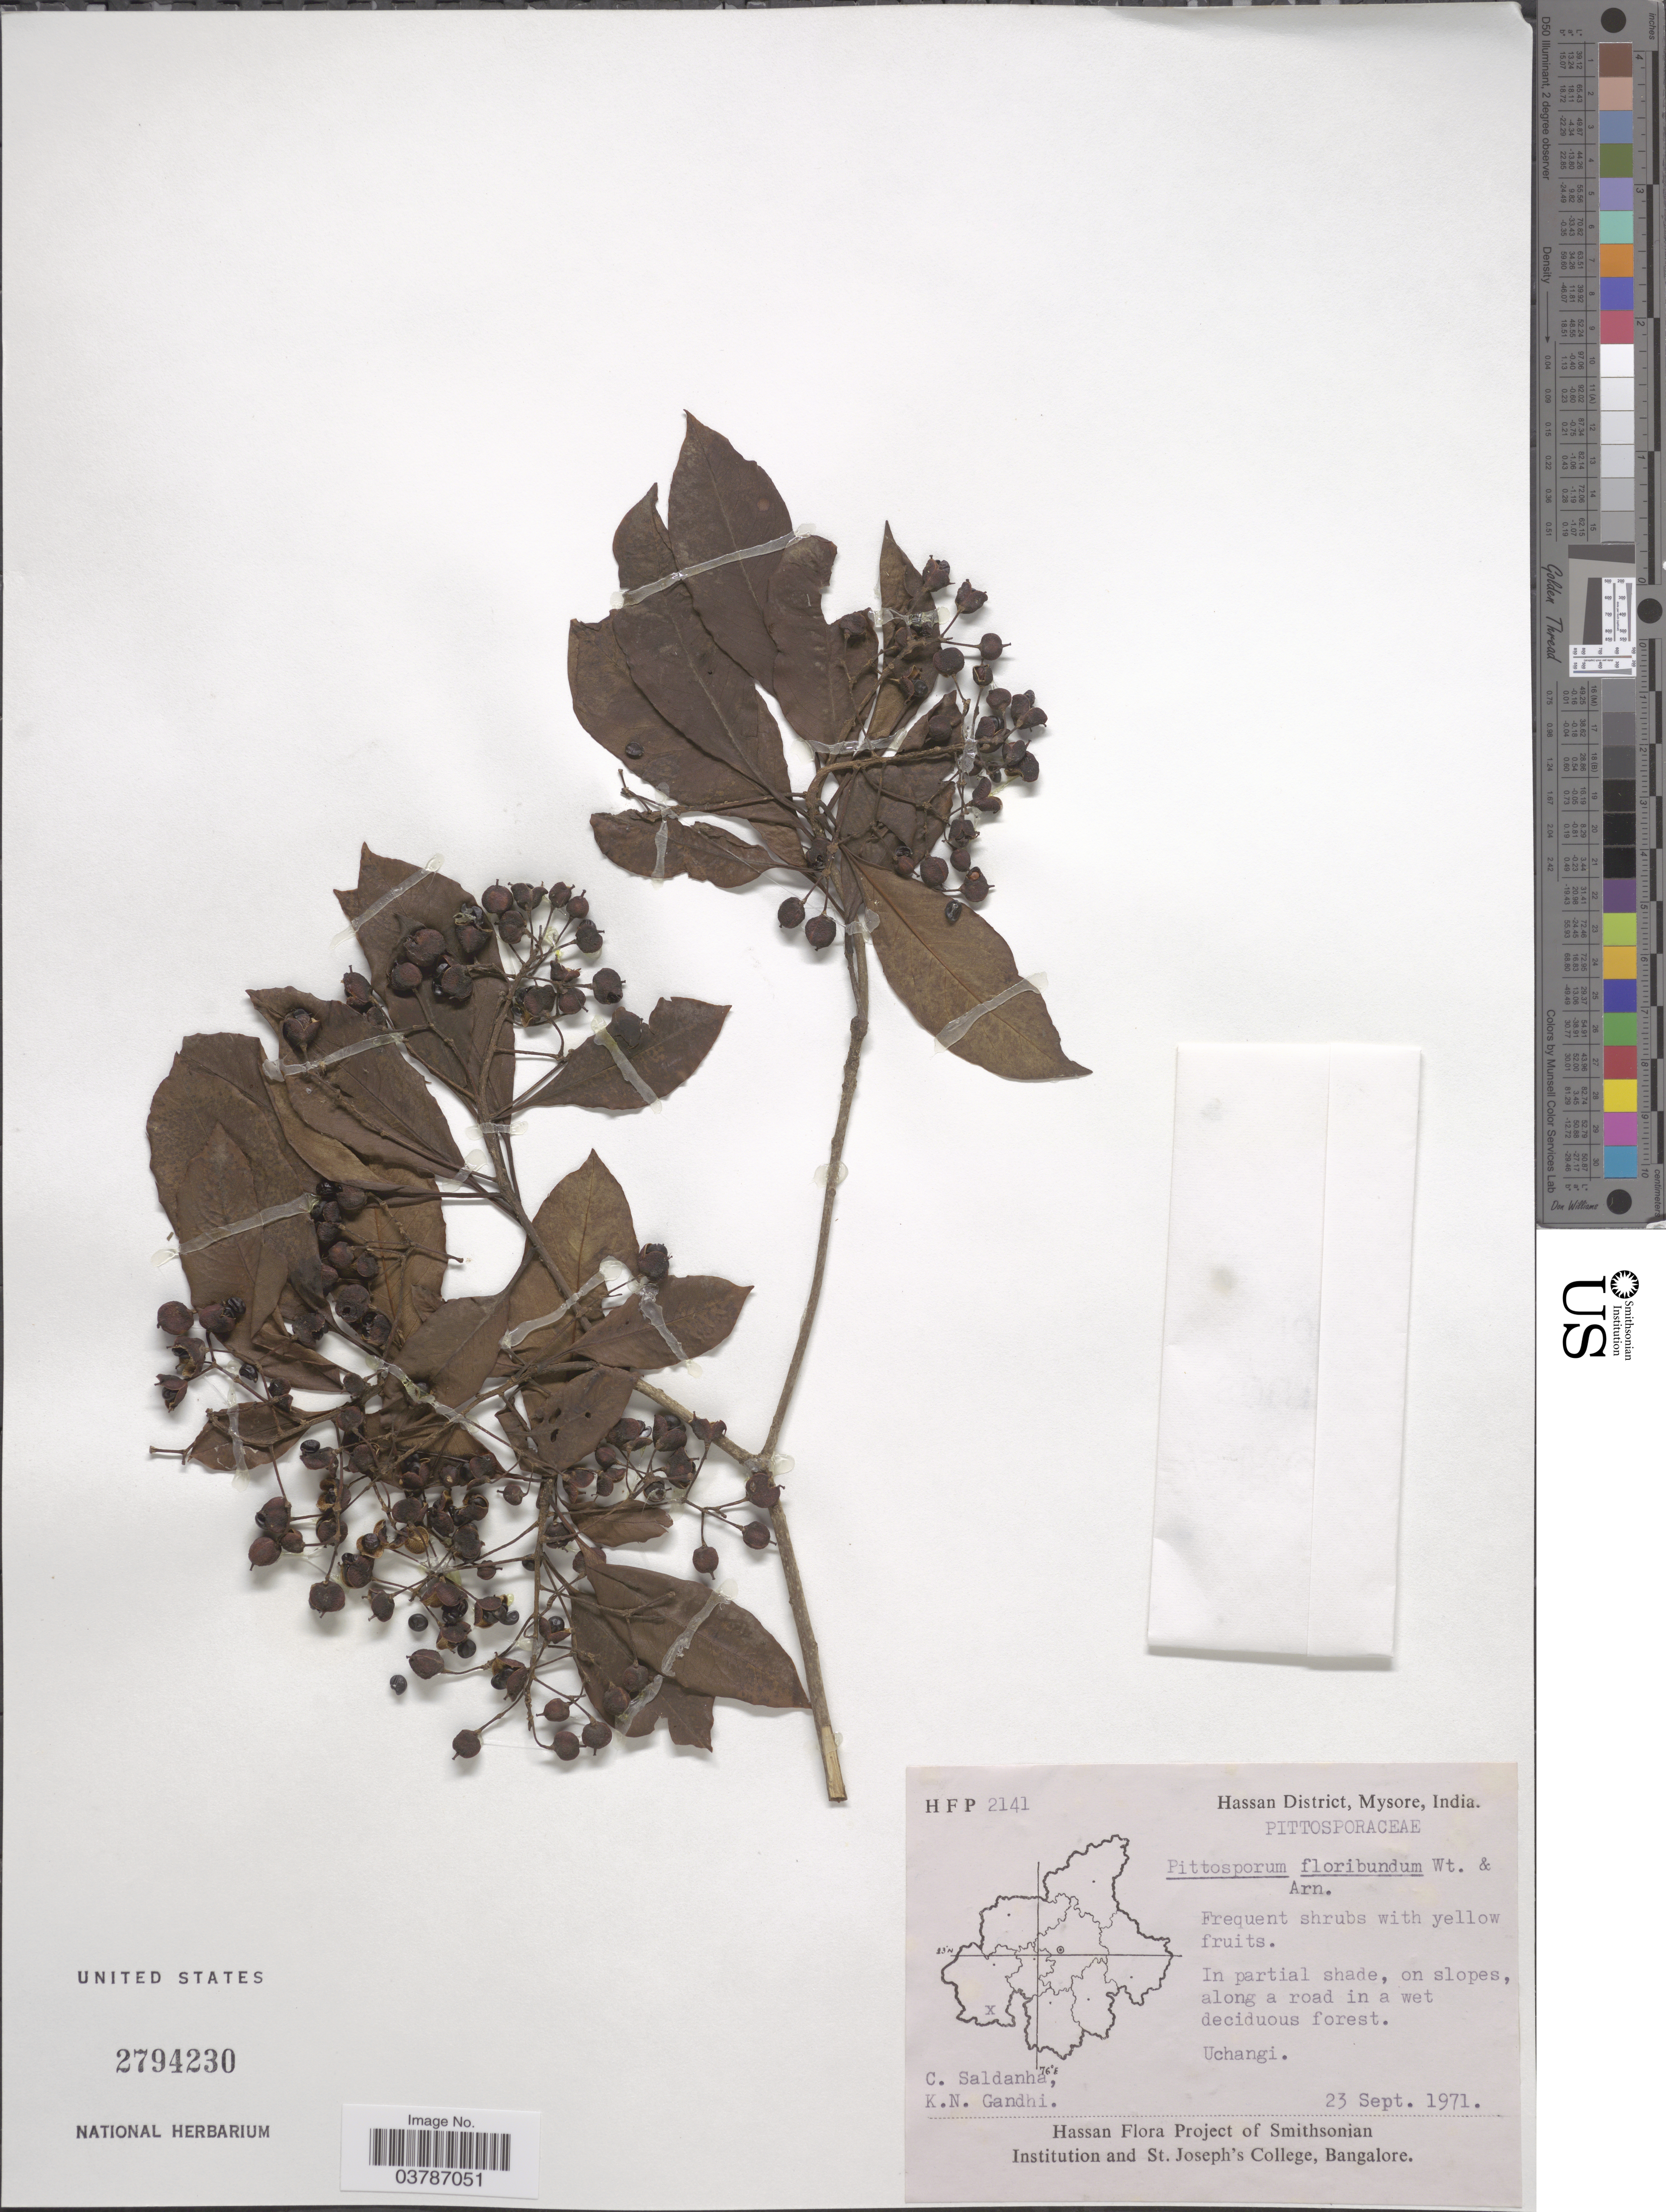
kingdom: Plantae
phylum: Tracheophyta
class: Magnoliopsida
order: Apiales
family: Pittosporaceae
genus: Pittosporum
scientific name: Pittosporum floribundum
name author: Wight & Arn.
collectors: C. Saldanha & K. N. Gandhi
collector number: HFP2141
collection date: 1971-09-23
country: India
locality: Hassan District, Mysore. On slopes, along a road in a wet deciduous forest. Uchangi.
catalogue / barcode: US 2794230